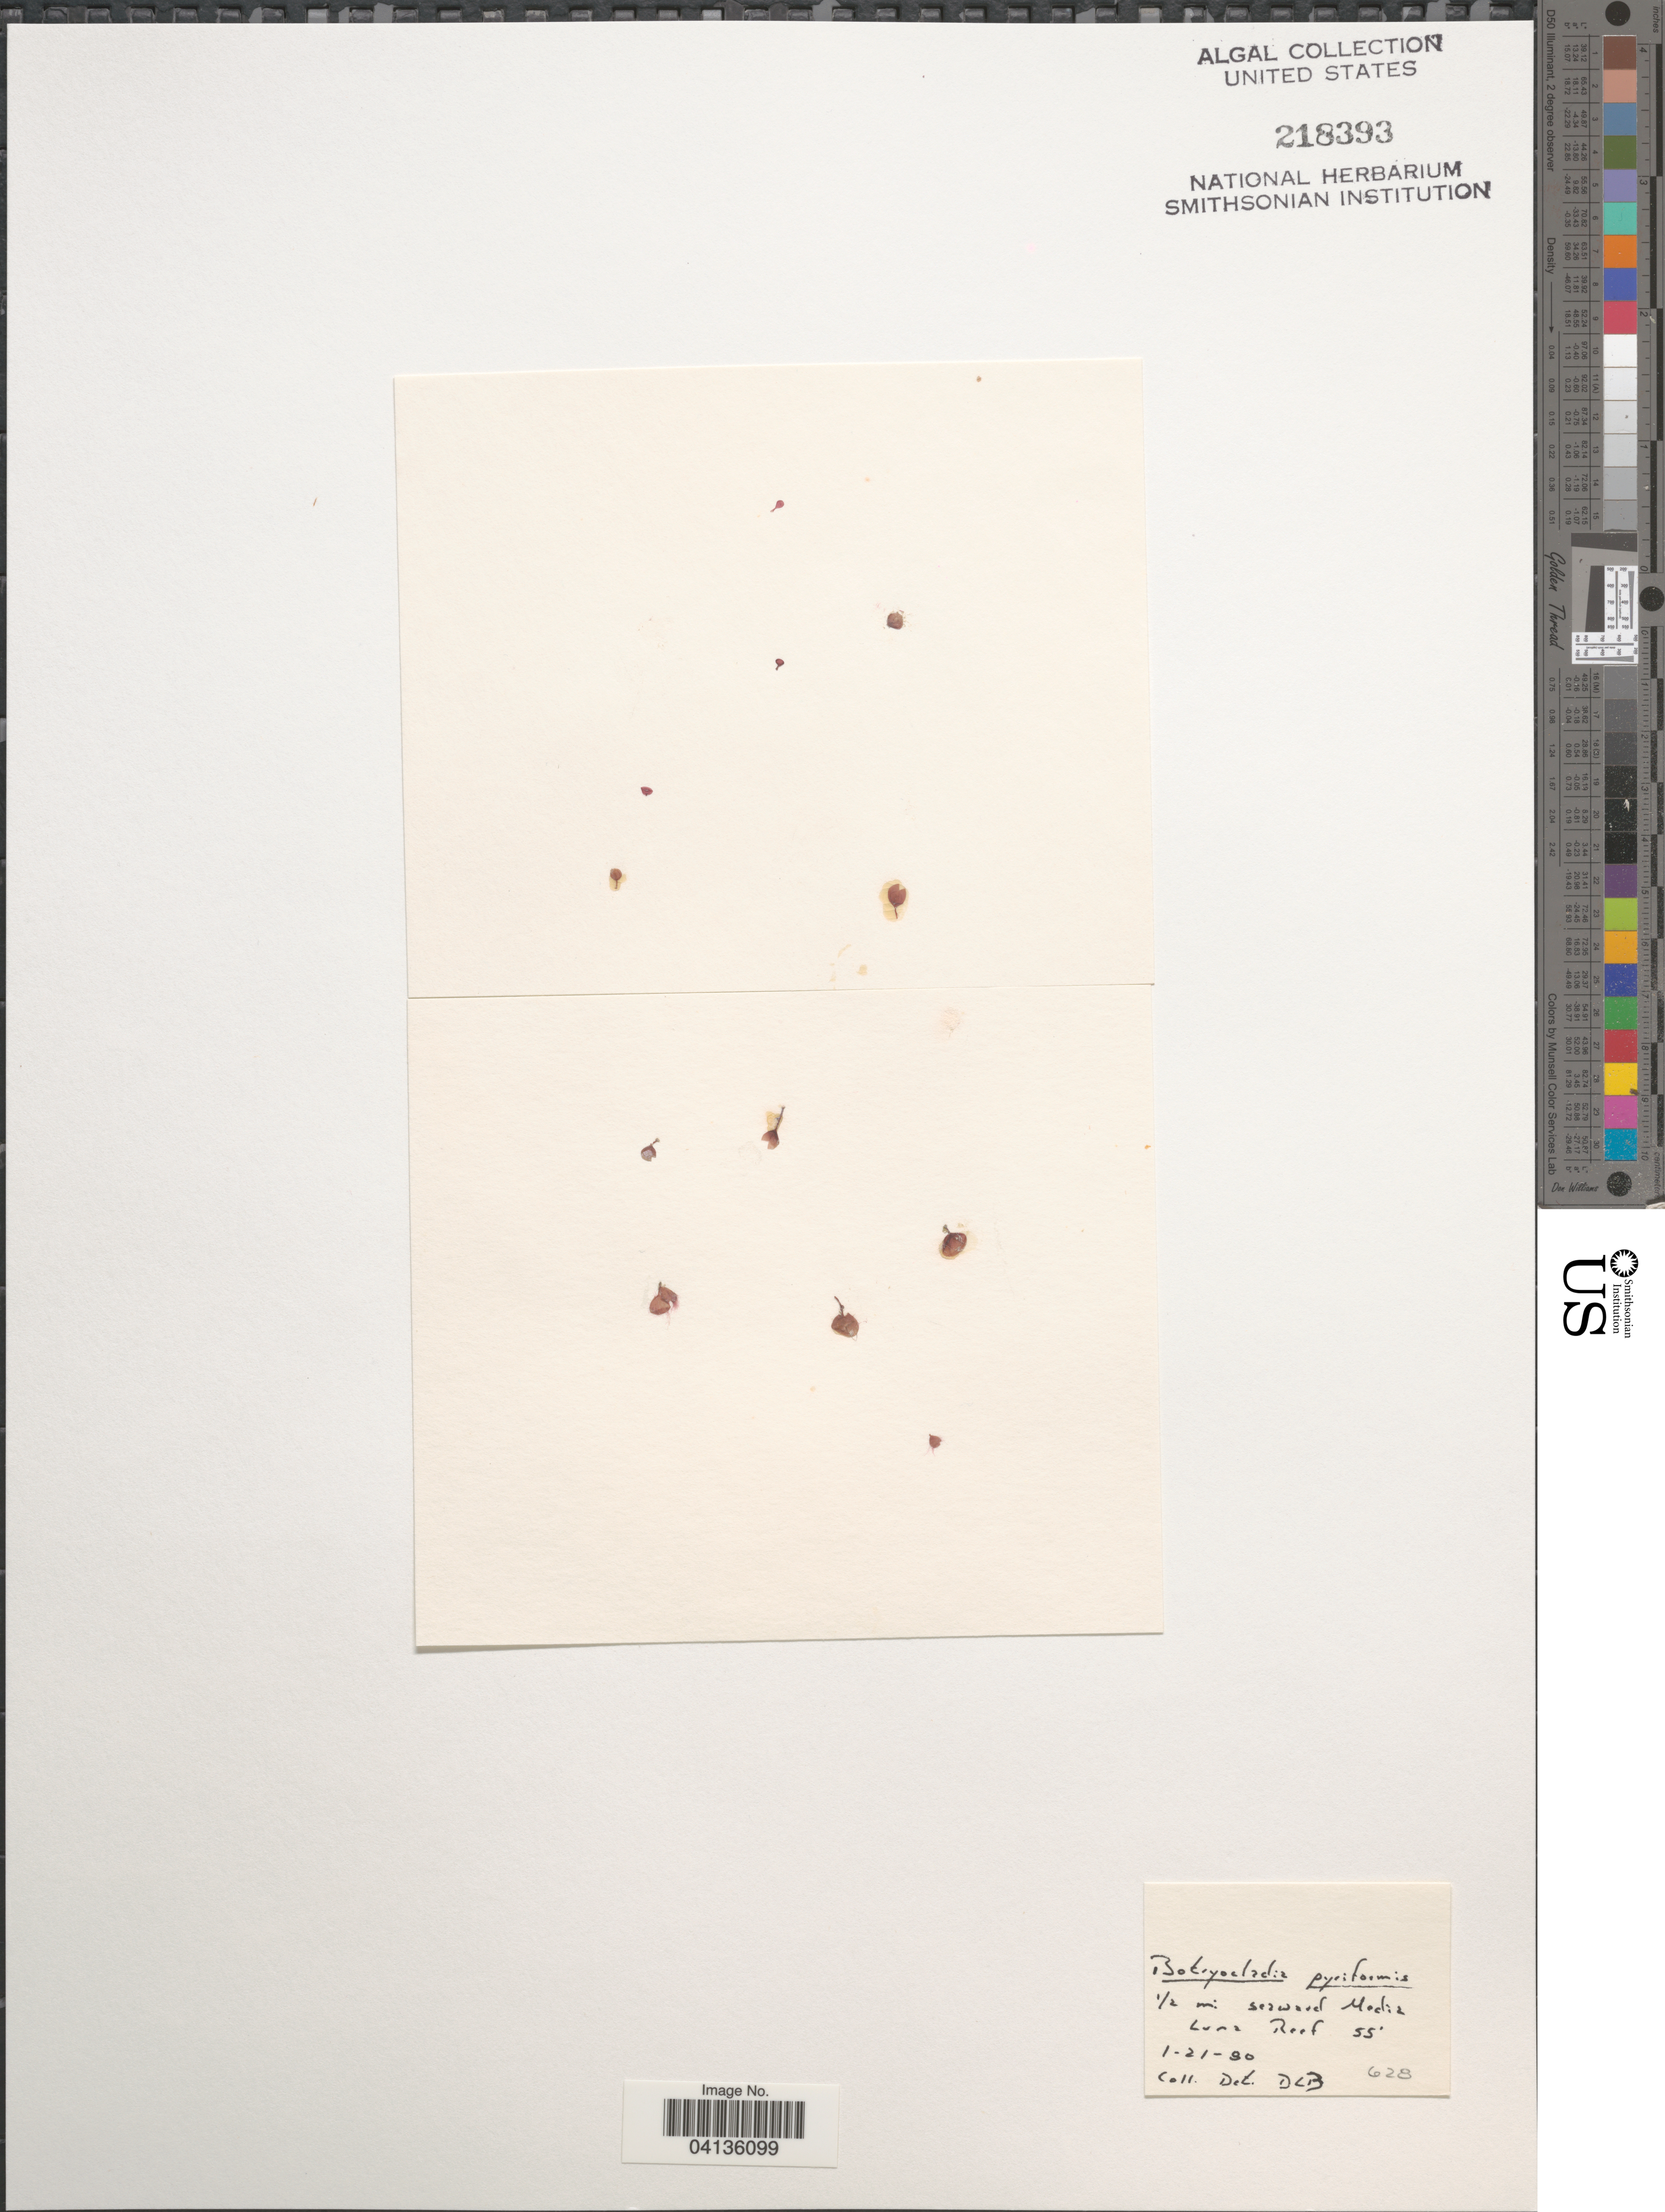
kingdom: Plantae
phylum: Rhodophyta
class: Florideophyceae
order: Rhodymeniales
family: Rhodymeniaceae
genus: Botryocladia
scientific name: Botryocladia pyriformis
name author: (Børgesen) Kylin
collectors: D. L. B.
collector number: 628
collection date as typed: Transcribed d/m/y: 21/1/90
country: Puerto Rico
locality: ½ mi. Seaward Media. Luna Reef.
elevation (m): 17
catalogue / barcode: US 218393